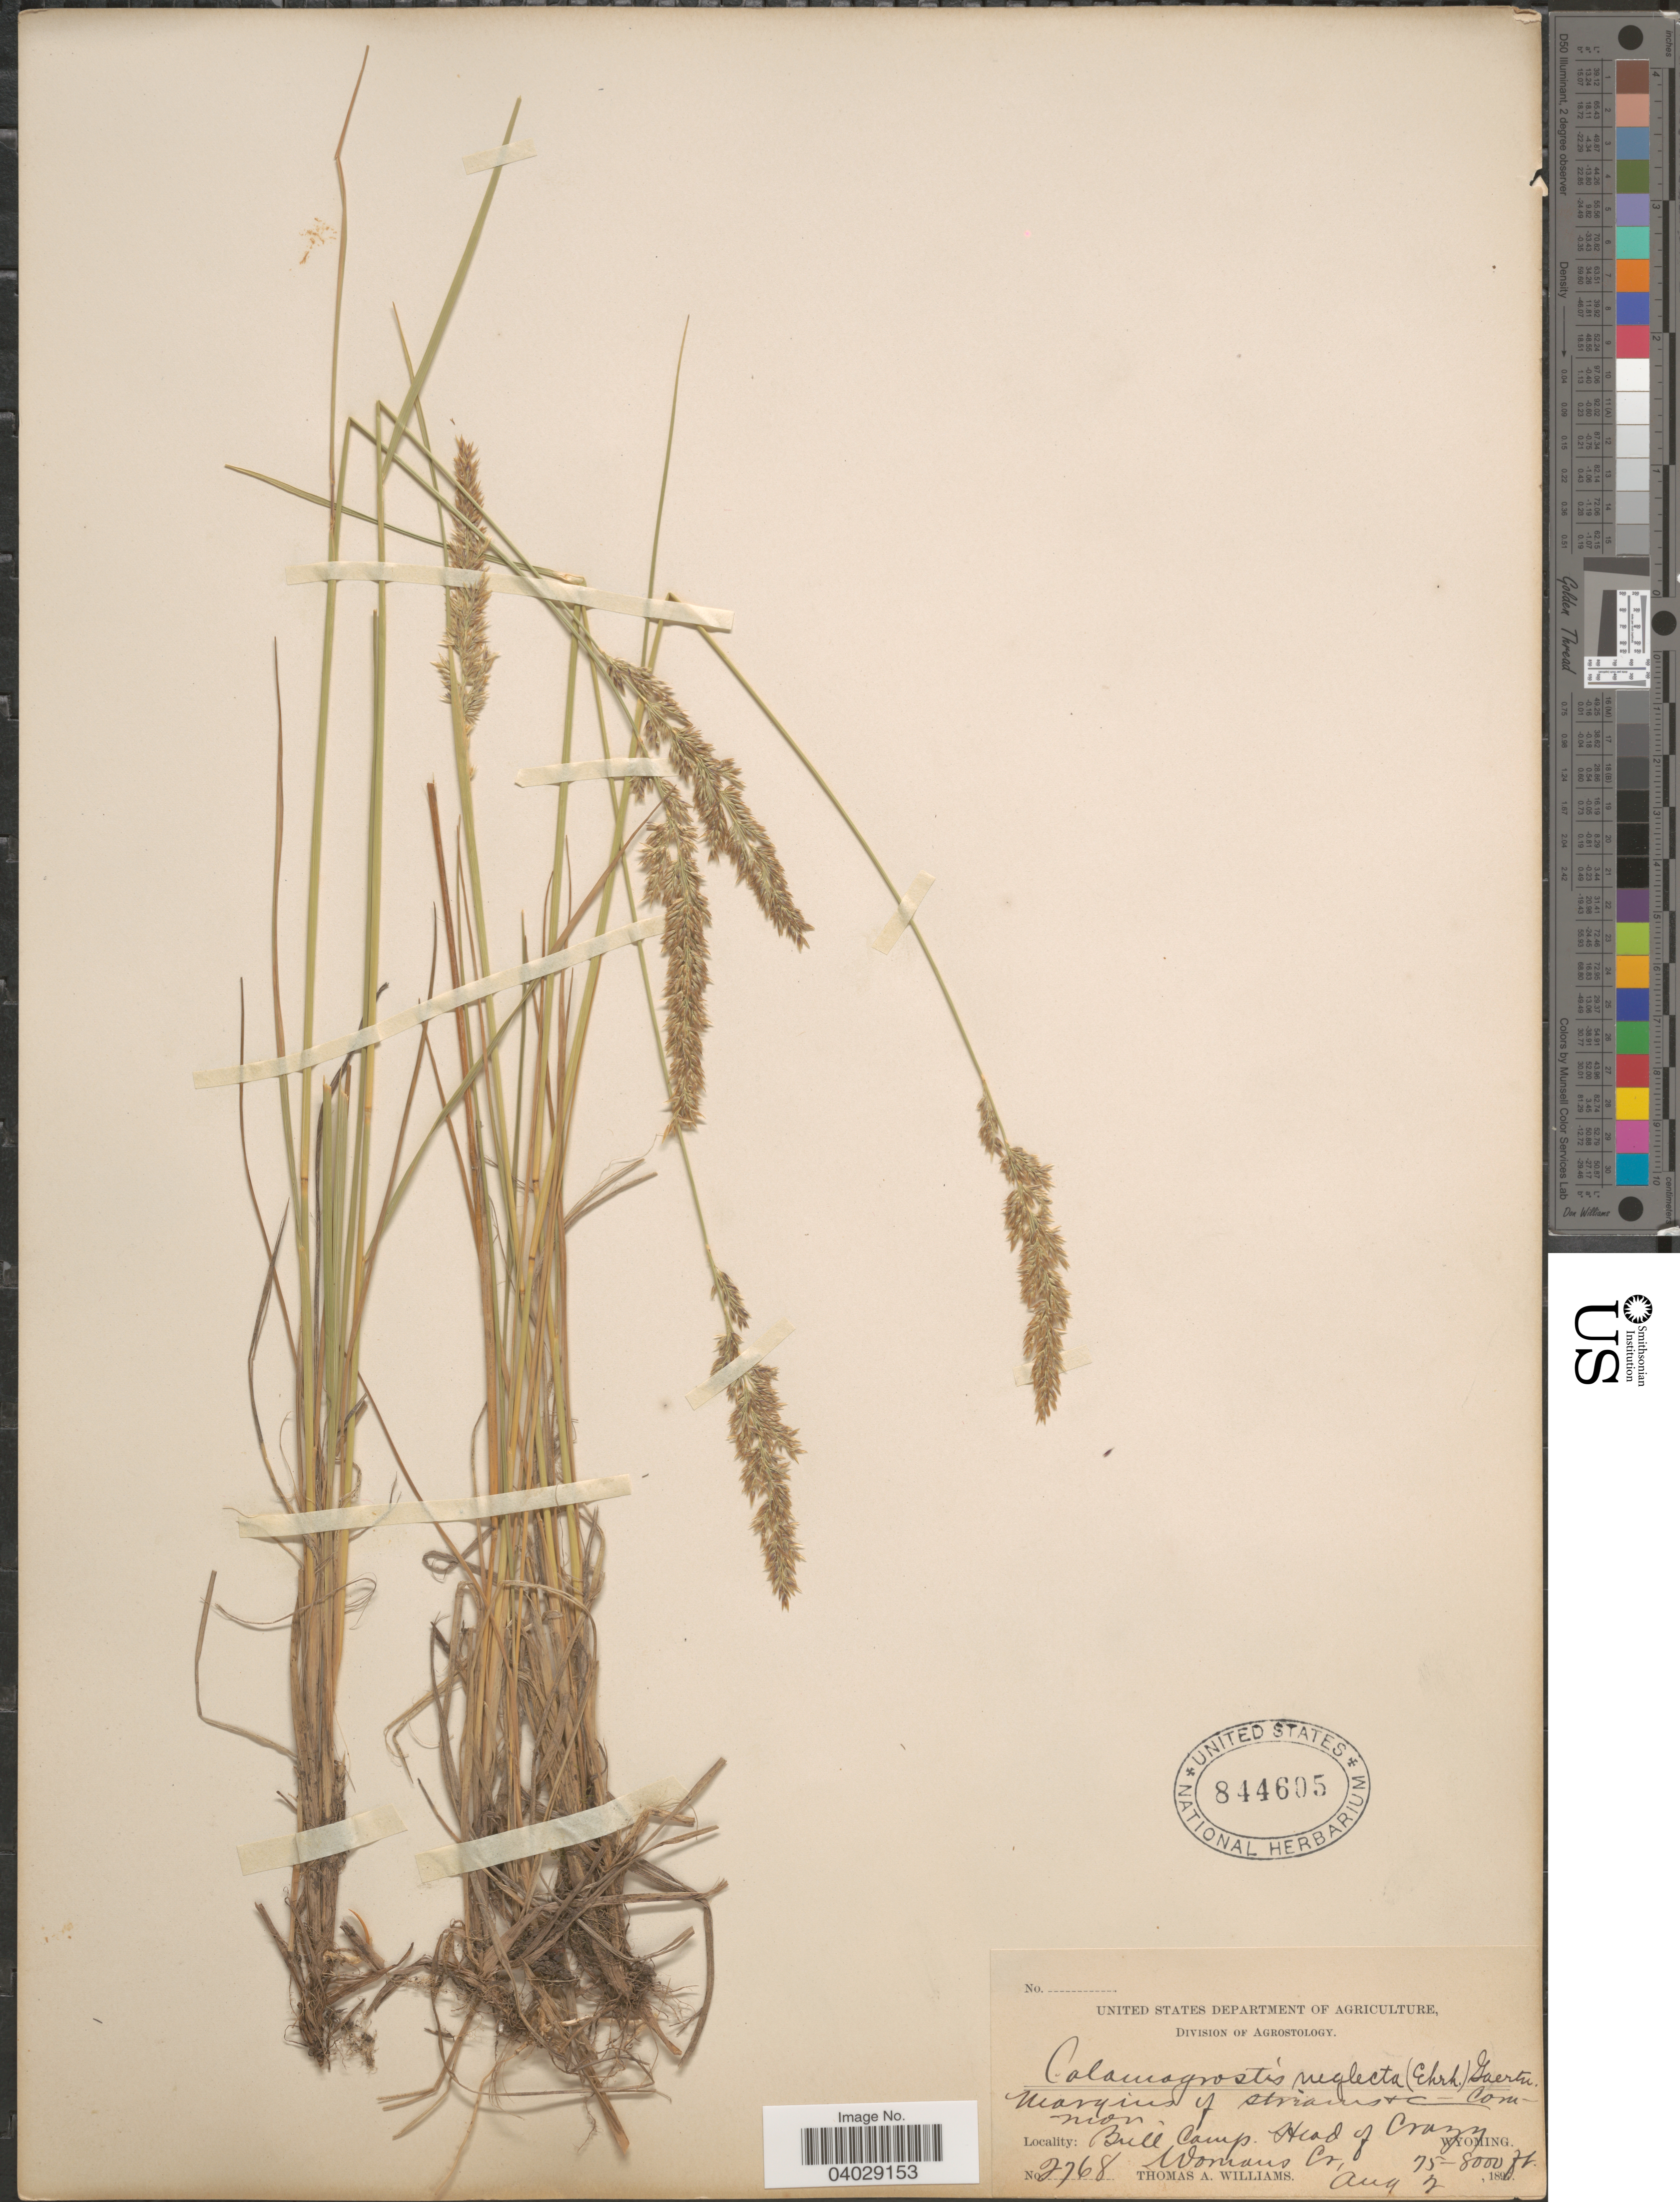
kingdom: Plantae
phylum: Tracheophyta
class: Liliopsida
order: Poales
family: Poaceae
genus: Calamagrostis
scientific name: Calamagrostis neglecta (Ehrh.) Gaertner et al.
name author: (Ehrhart) G. Gaertn. et al.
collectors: T. A. Williams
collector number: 2768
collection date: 1897-08-02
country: United States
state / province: Wyoming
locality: Bull Camp. Head of Crazy Womans Cr.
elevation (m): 2286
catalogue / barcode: US 844605